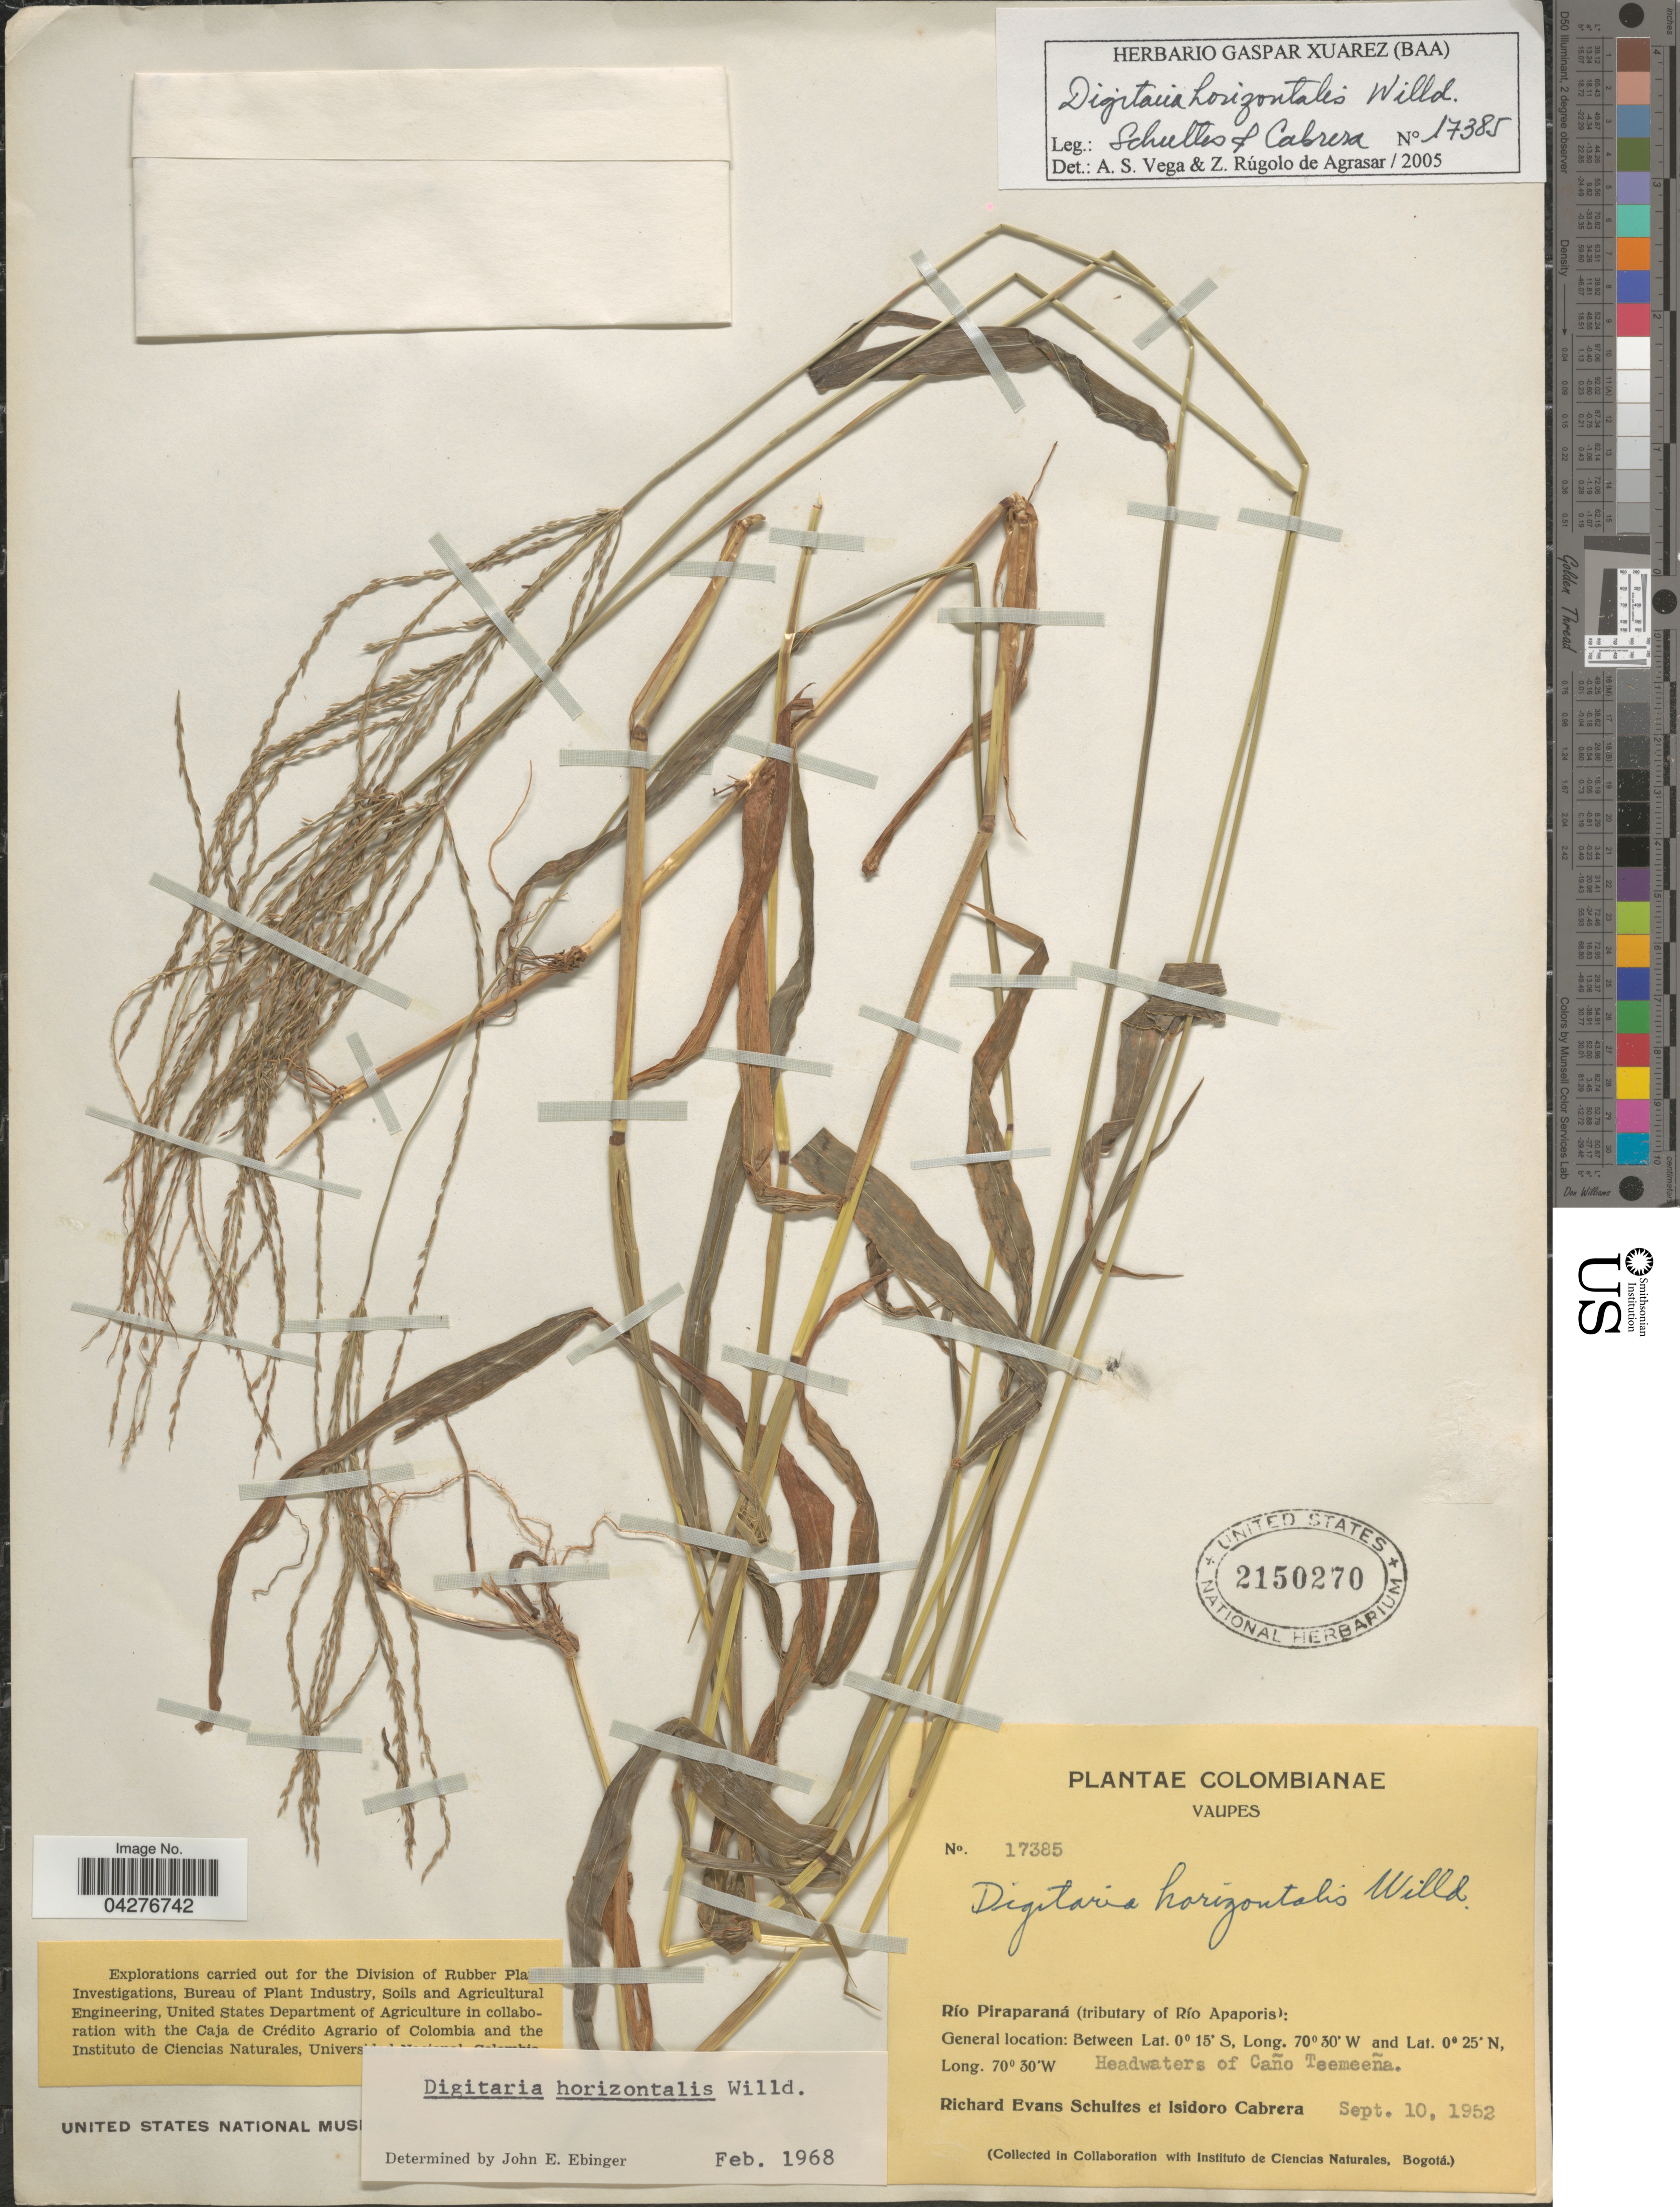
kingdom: Plantae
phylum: Tracheophyta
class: Liliopsida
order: Poales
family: Poaceae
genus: Digitaria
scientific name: Digitaria horizontalis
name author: Willd.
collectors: R. E. Schultes & I. Cabrera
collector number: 17385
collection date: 1952-09-10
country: Colombia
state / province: Vaupés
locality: Río Piraparaná (tributary of Río Apaporis): Headwaters of Caño Teemeeña.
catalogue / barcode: US 2150270